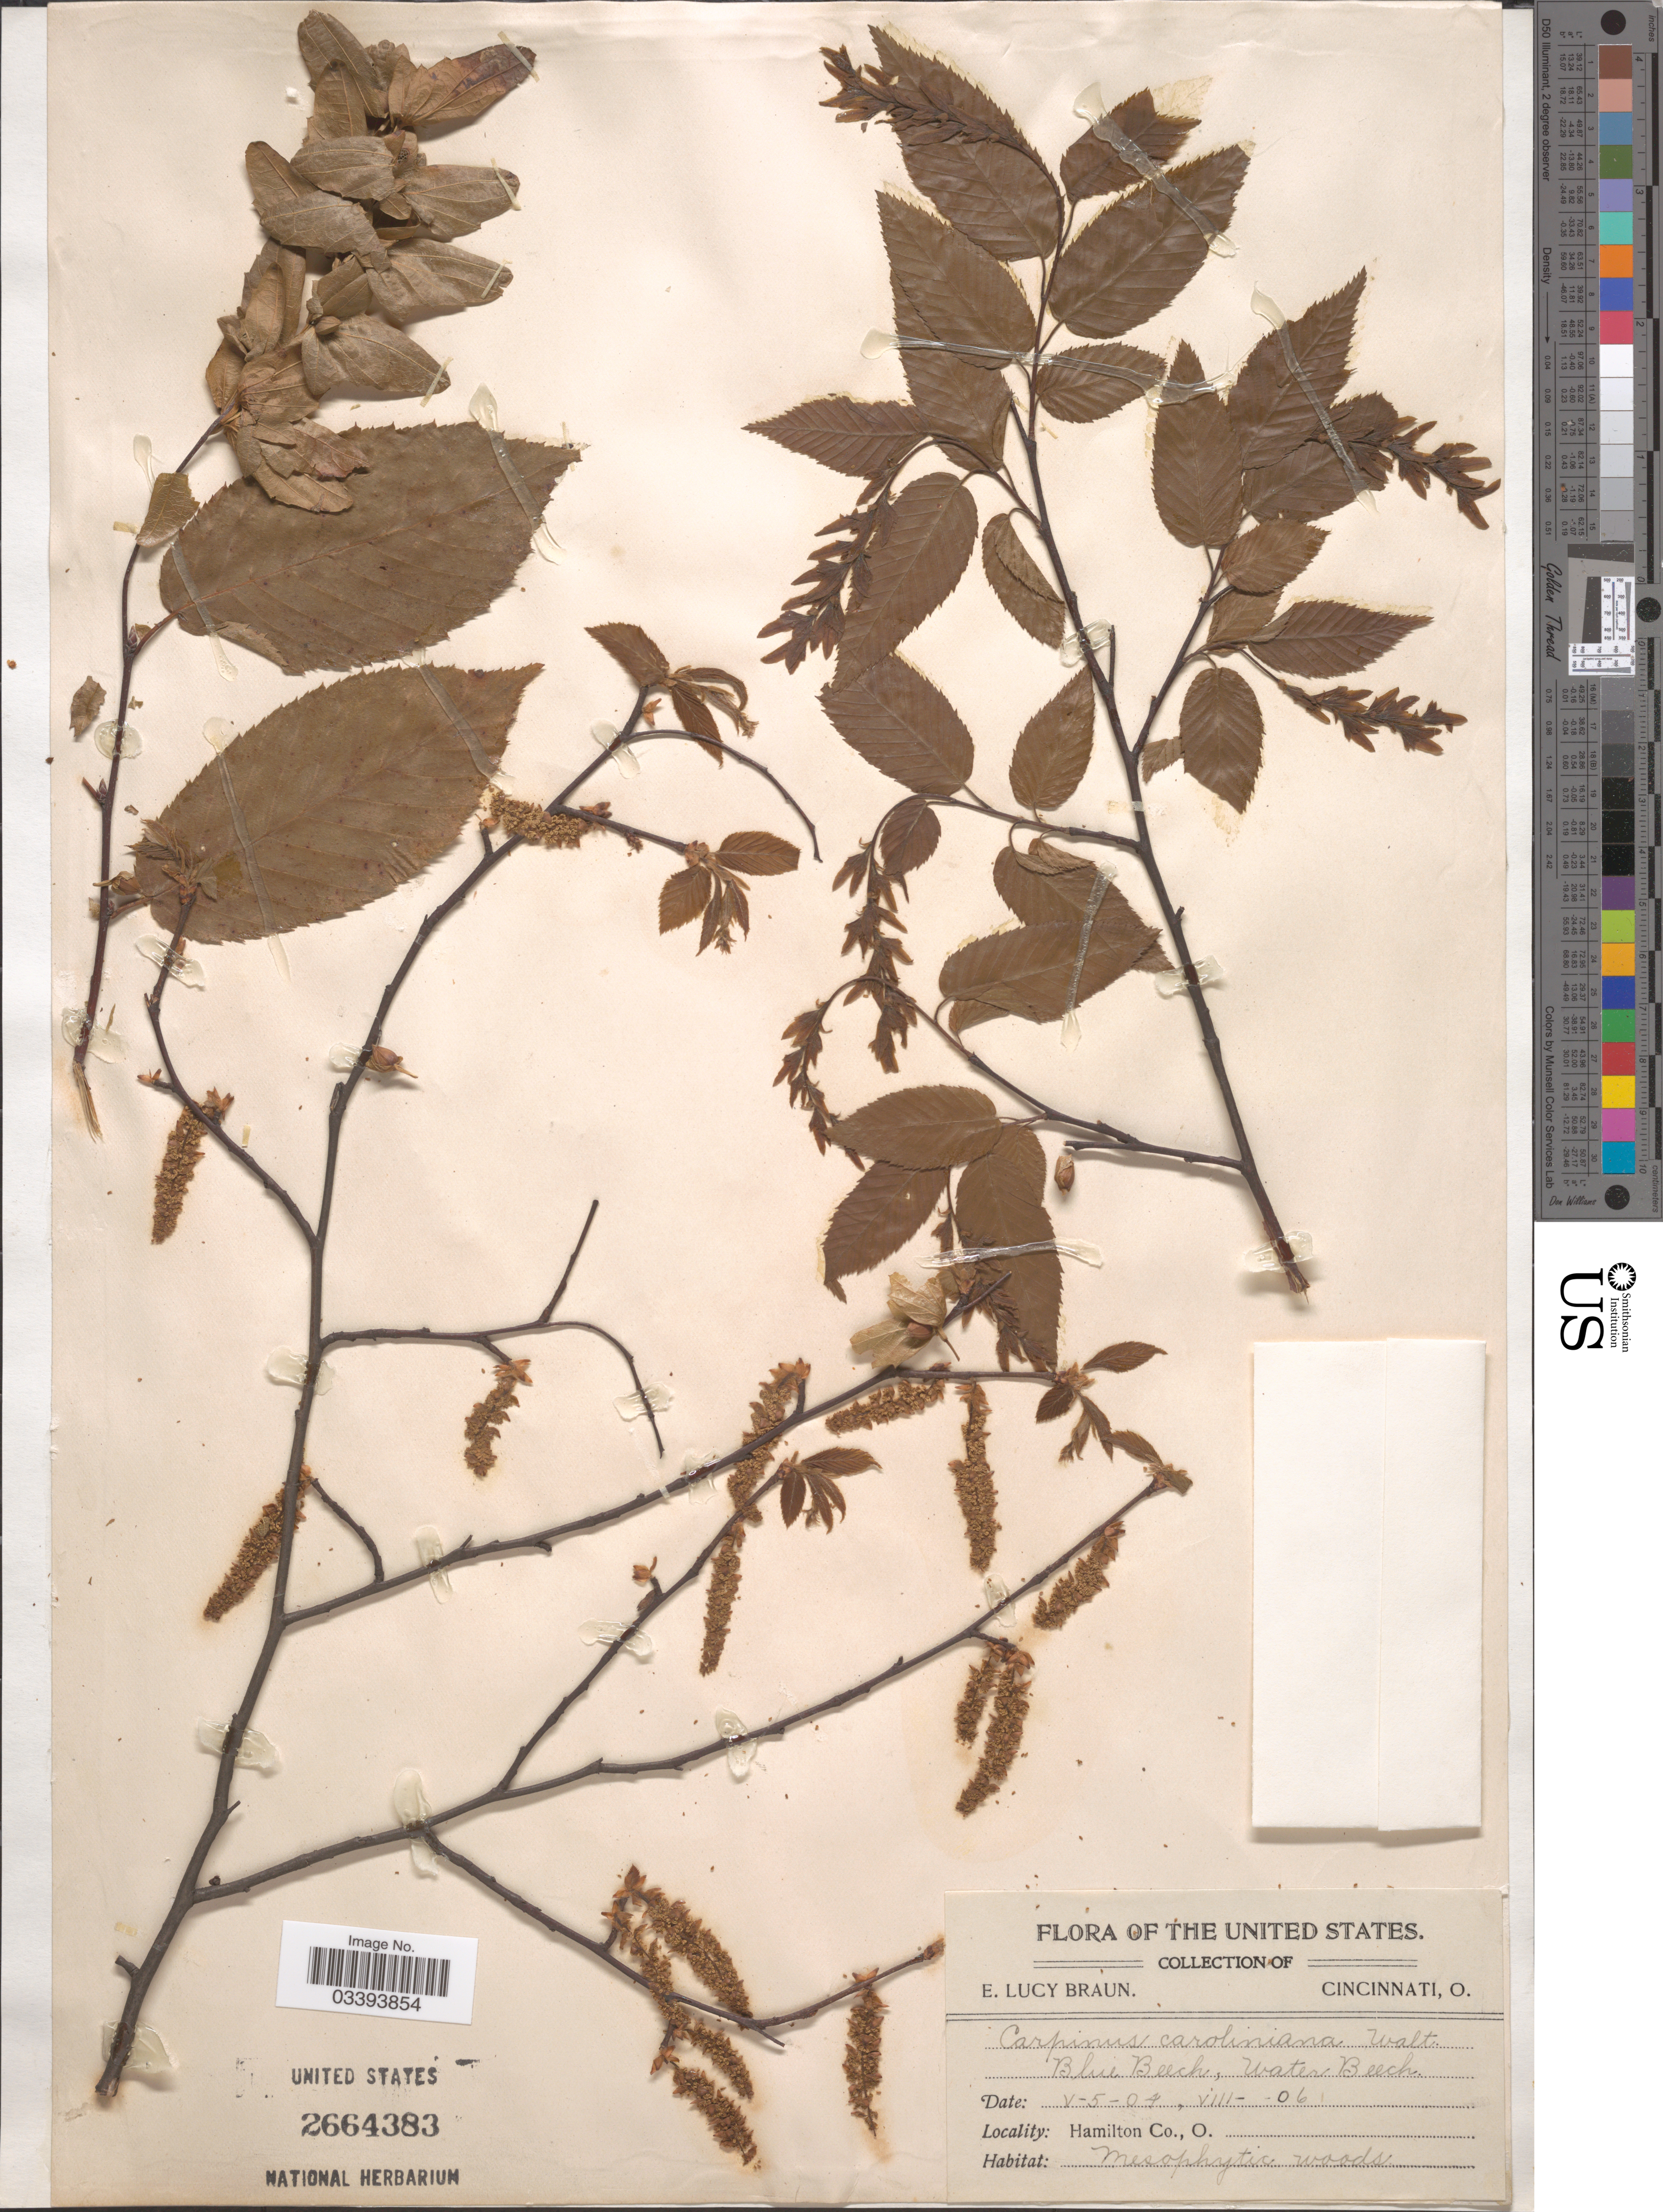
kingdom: Plantae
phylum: Tracheophyta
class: Magnoliopsida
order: Fagales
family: Betulaceae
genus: Carpinus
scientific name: Carpinus caroliniana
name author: Walter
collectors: E. L. Braun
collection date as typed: Transcribed d/m/y: 5/5/4 to /8/6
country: United States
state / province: Ohio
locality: Hamilton Co.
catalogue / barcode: US 2664383